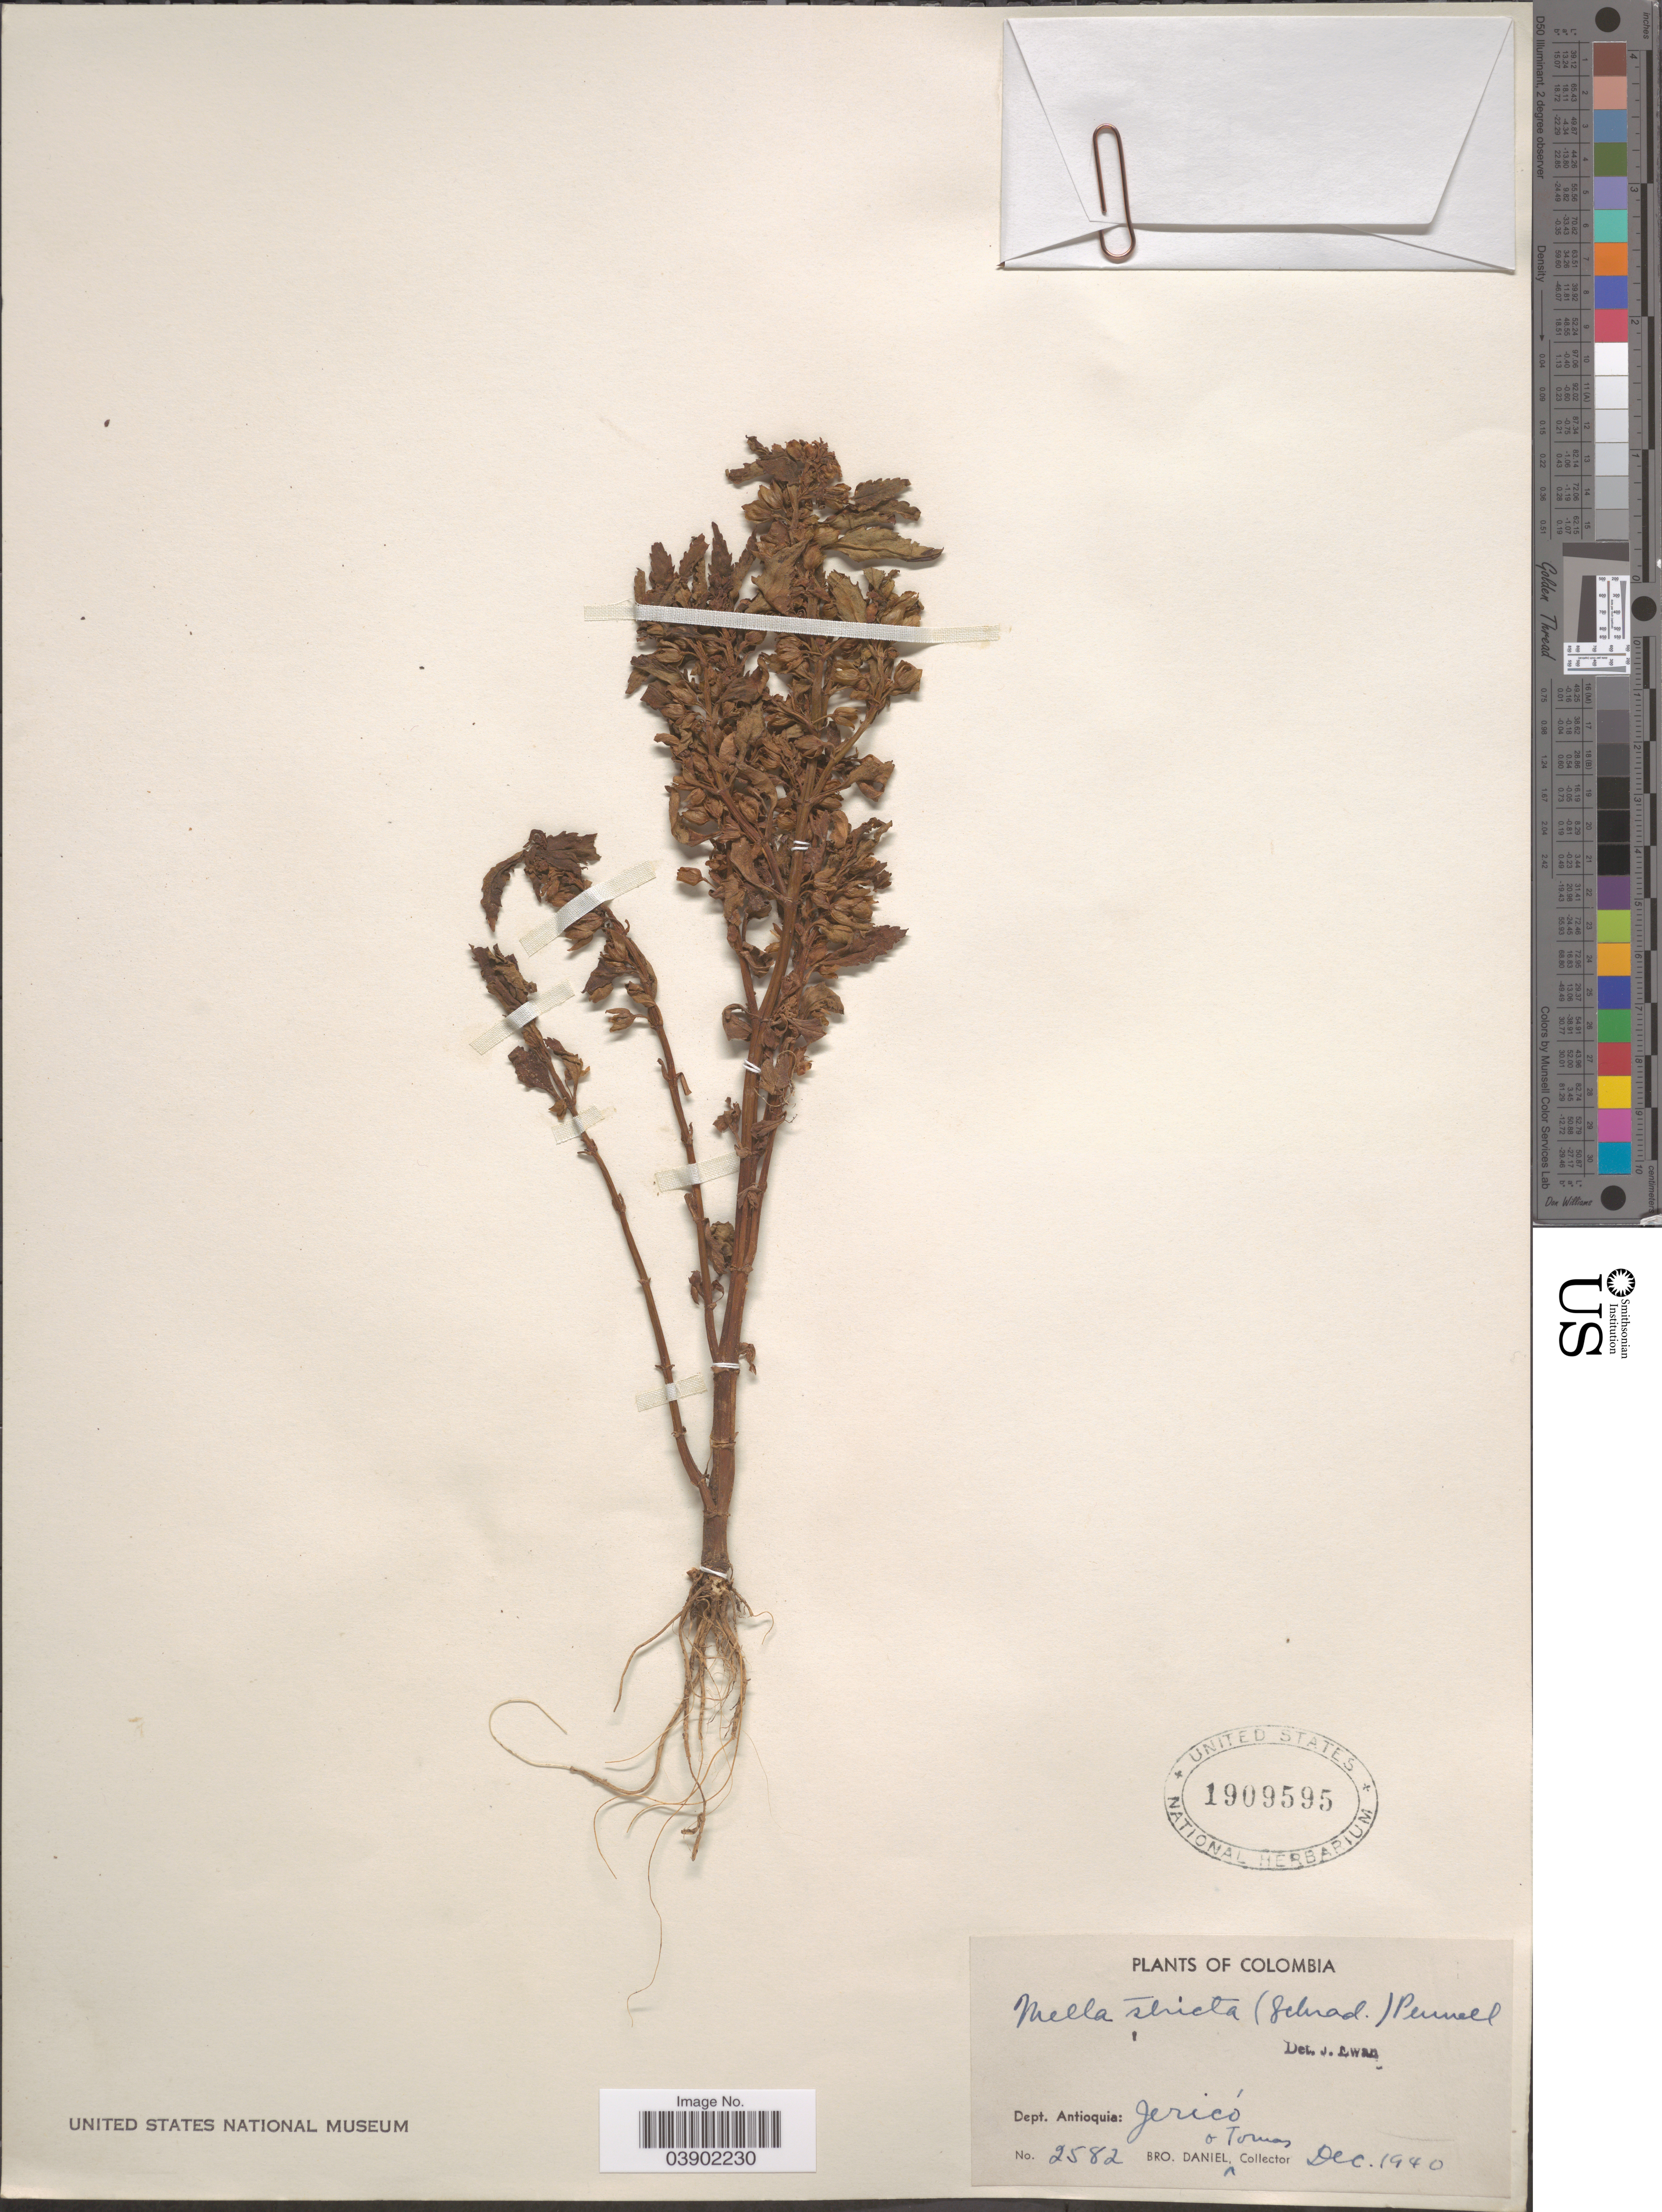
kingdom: Plantae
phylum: Tracheophyta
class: Magnoliopsida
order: Lamiales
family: Plantaginaceae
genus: Bacopa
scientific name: Bacopa stricta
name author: (Schrad.) Wettst. ex Edwall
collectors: Bro. Daniel & B. Tomas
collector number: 2582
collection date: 1940-12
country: Colombia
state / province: Antioquia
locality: Dept. Antioquia: Jericó.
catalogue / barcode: US 1909595